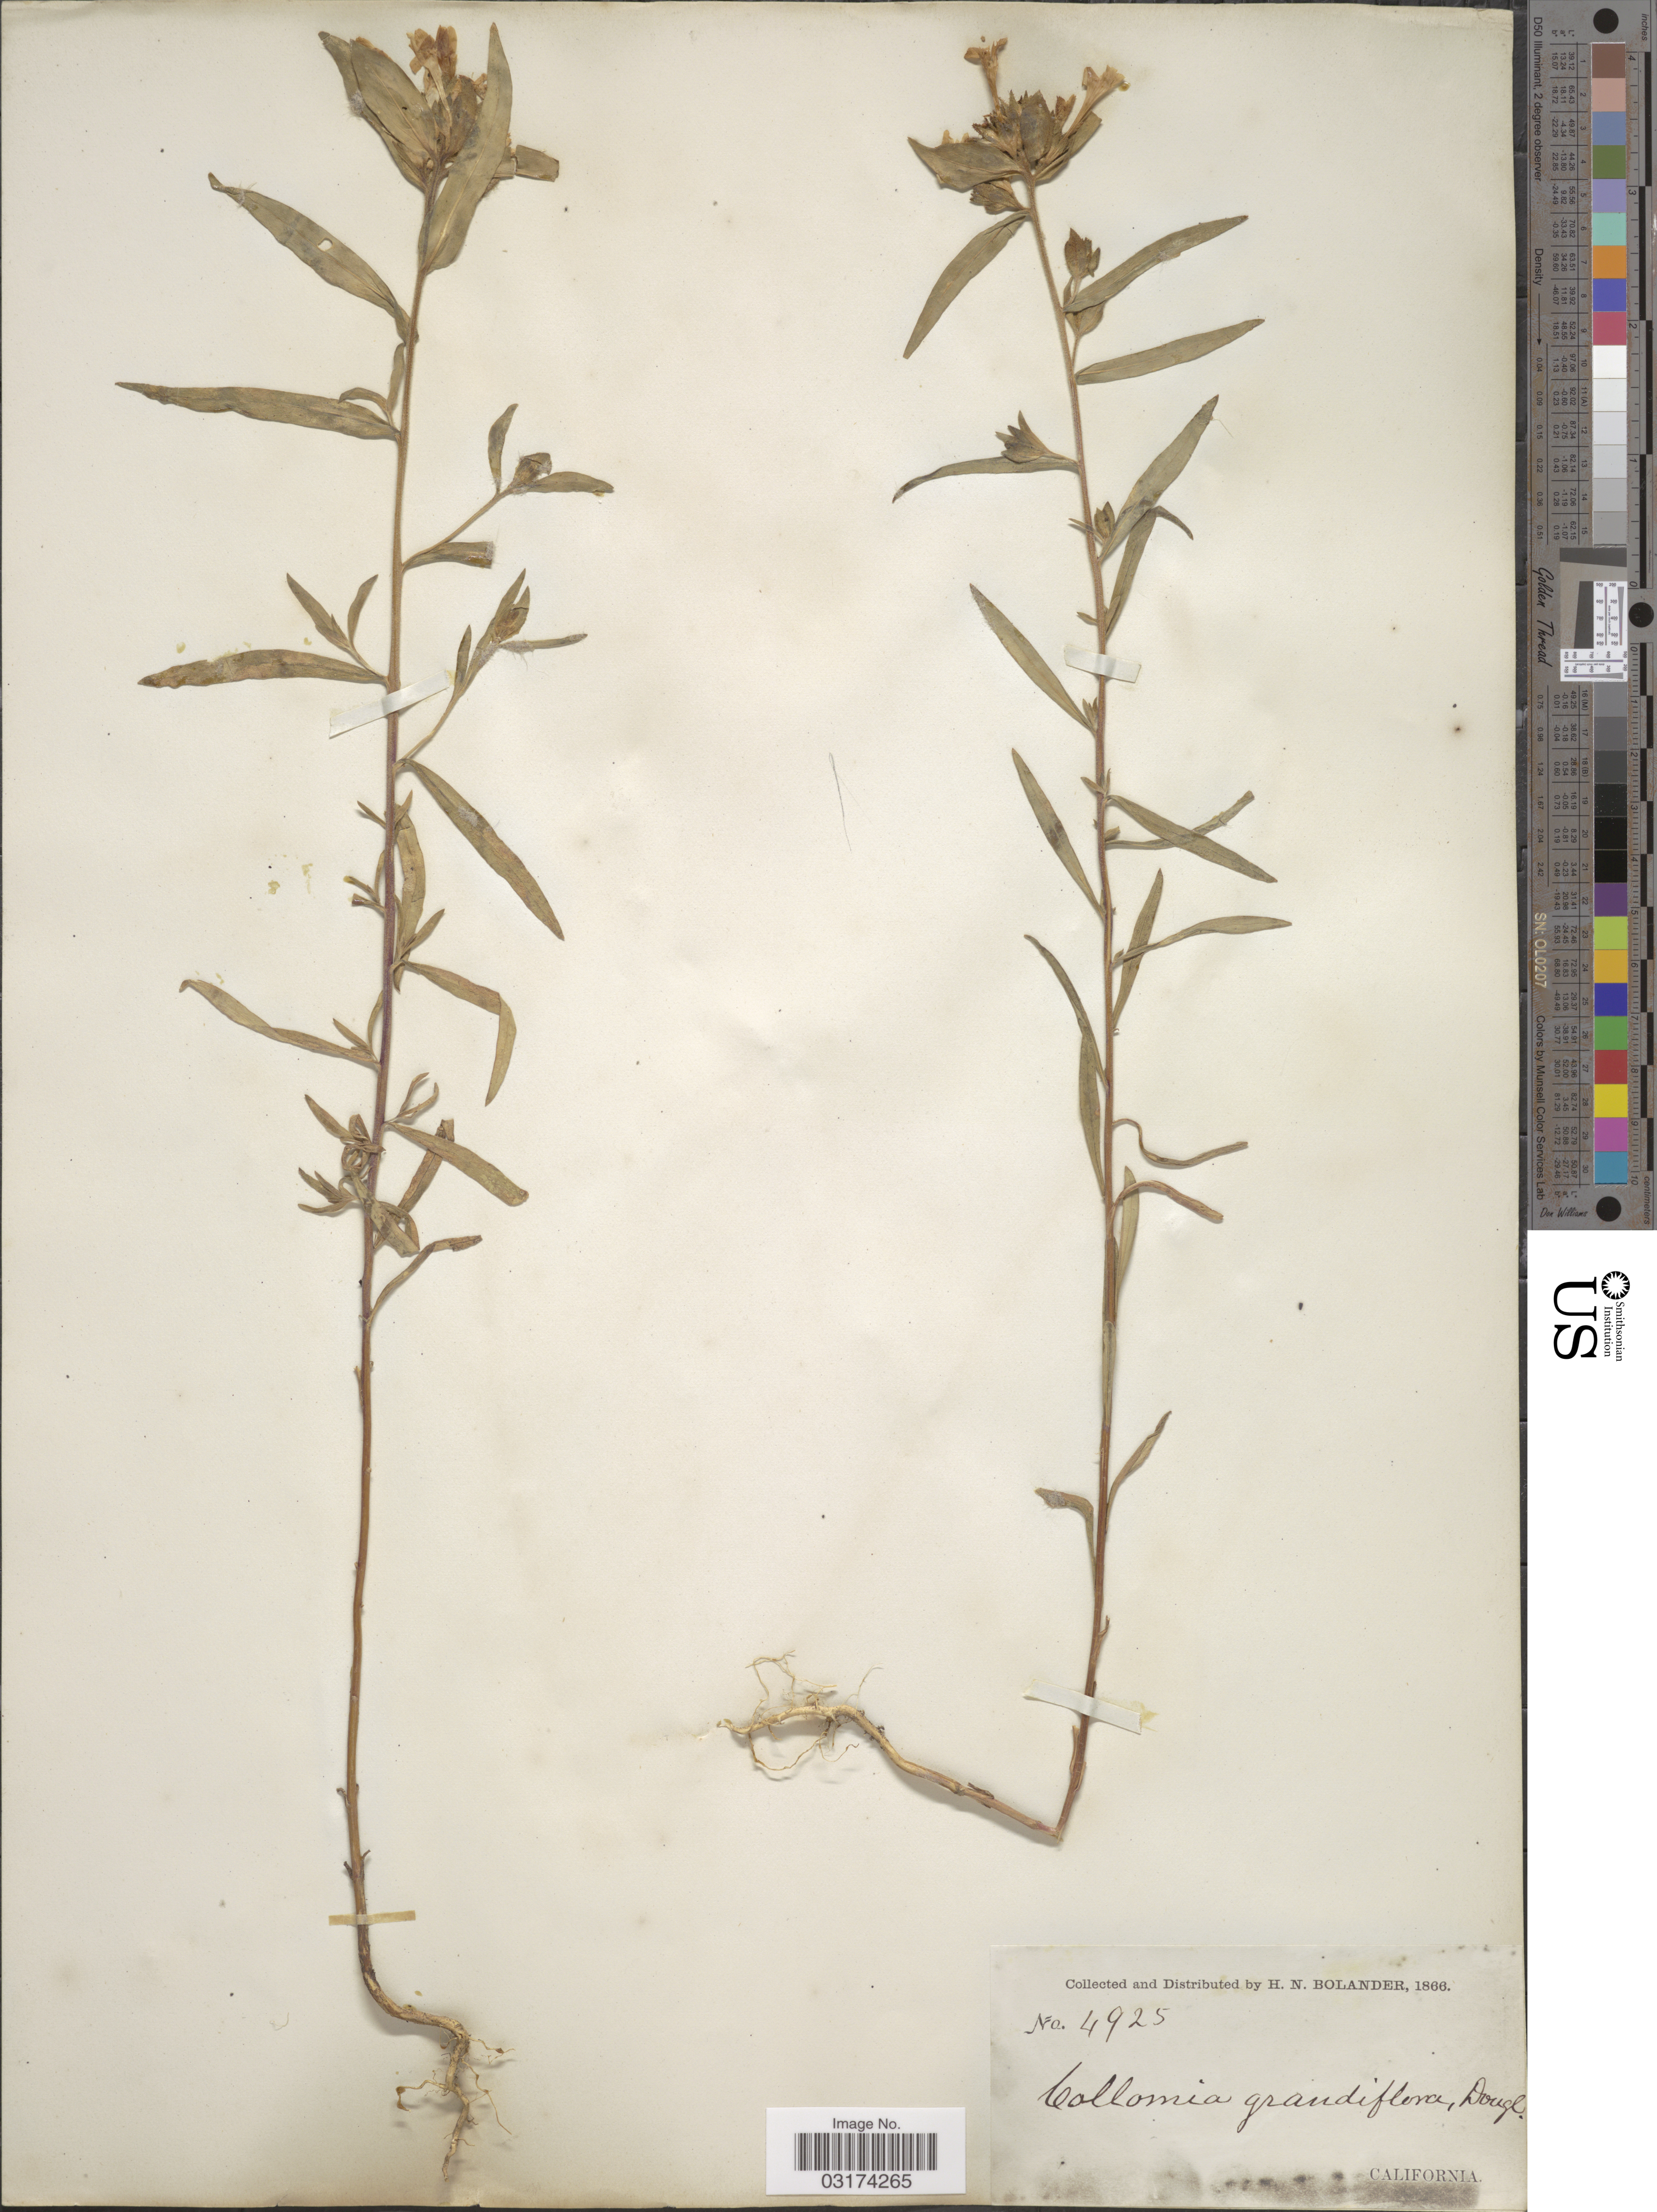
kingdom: Plantae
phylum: Tracheophyta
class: Magnoliopsida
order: Ericales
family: Polemoniaceae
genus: Collomia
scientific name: Collomia grandiflora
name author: Douglas ex Lindl.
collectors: H. Bolander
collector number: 4925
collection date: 1866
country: United States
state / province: California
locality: California.